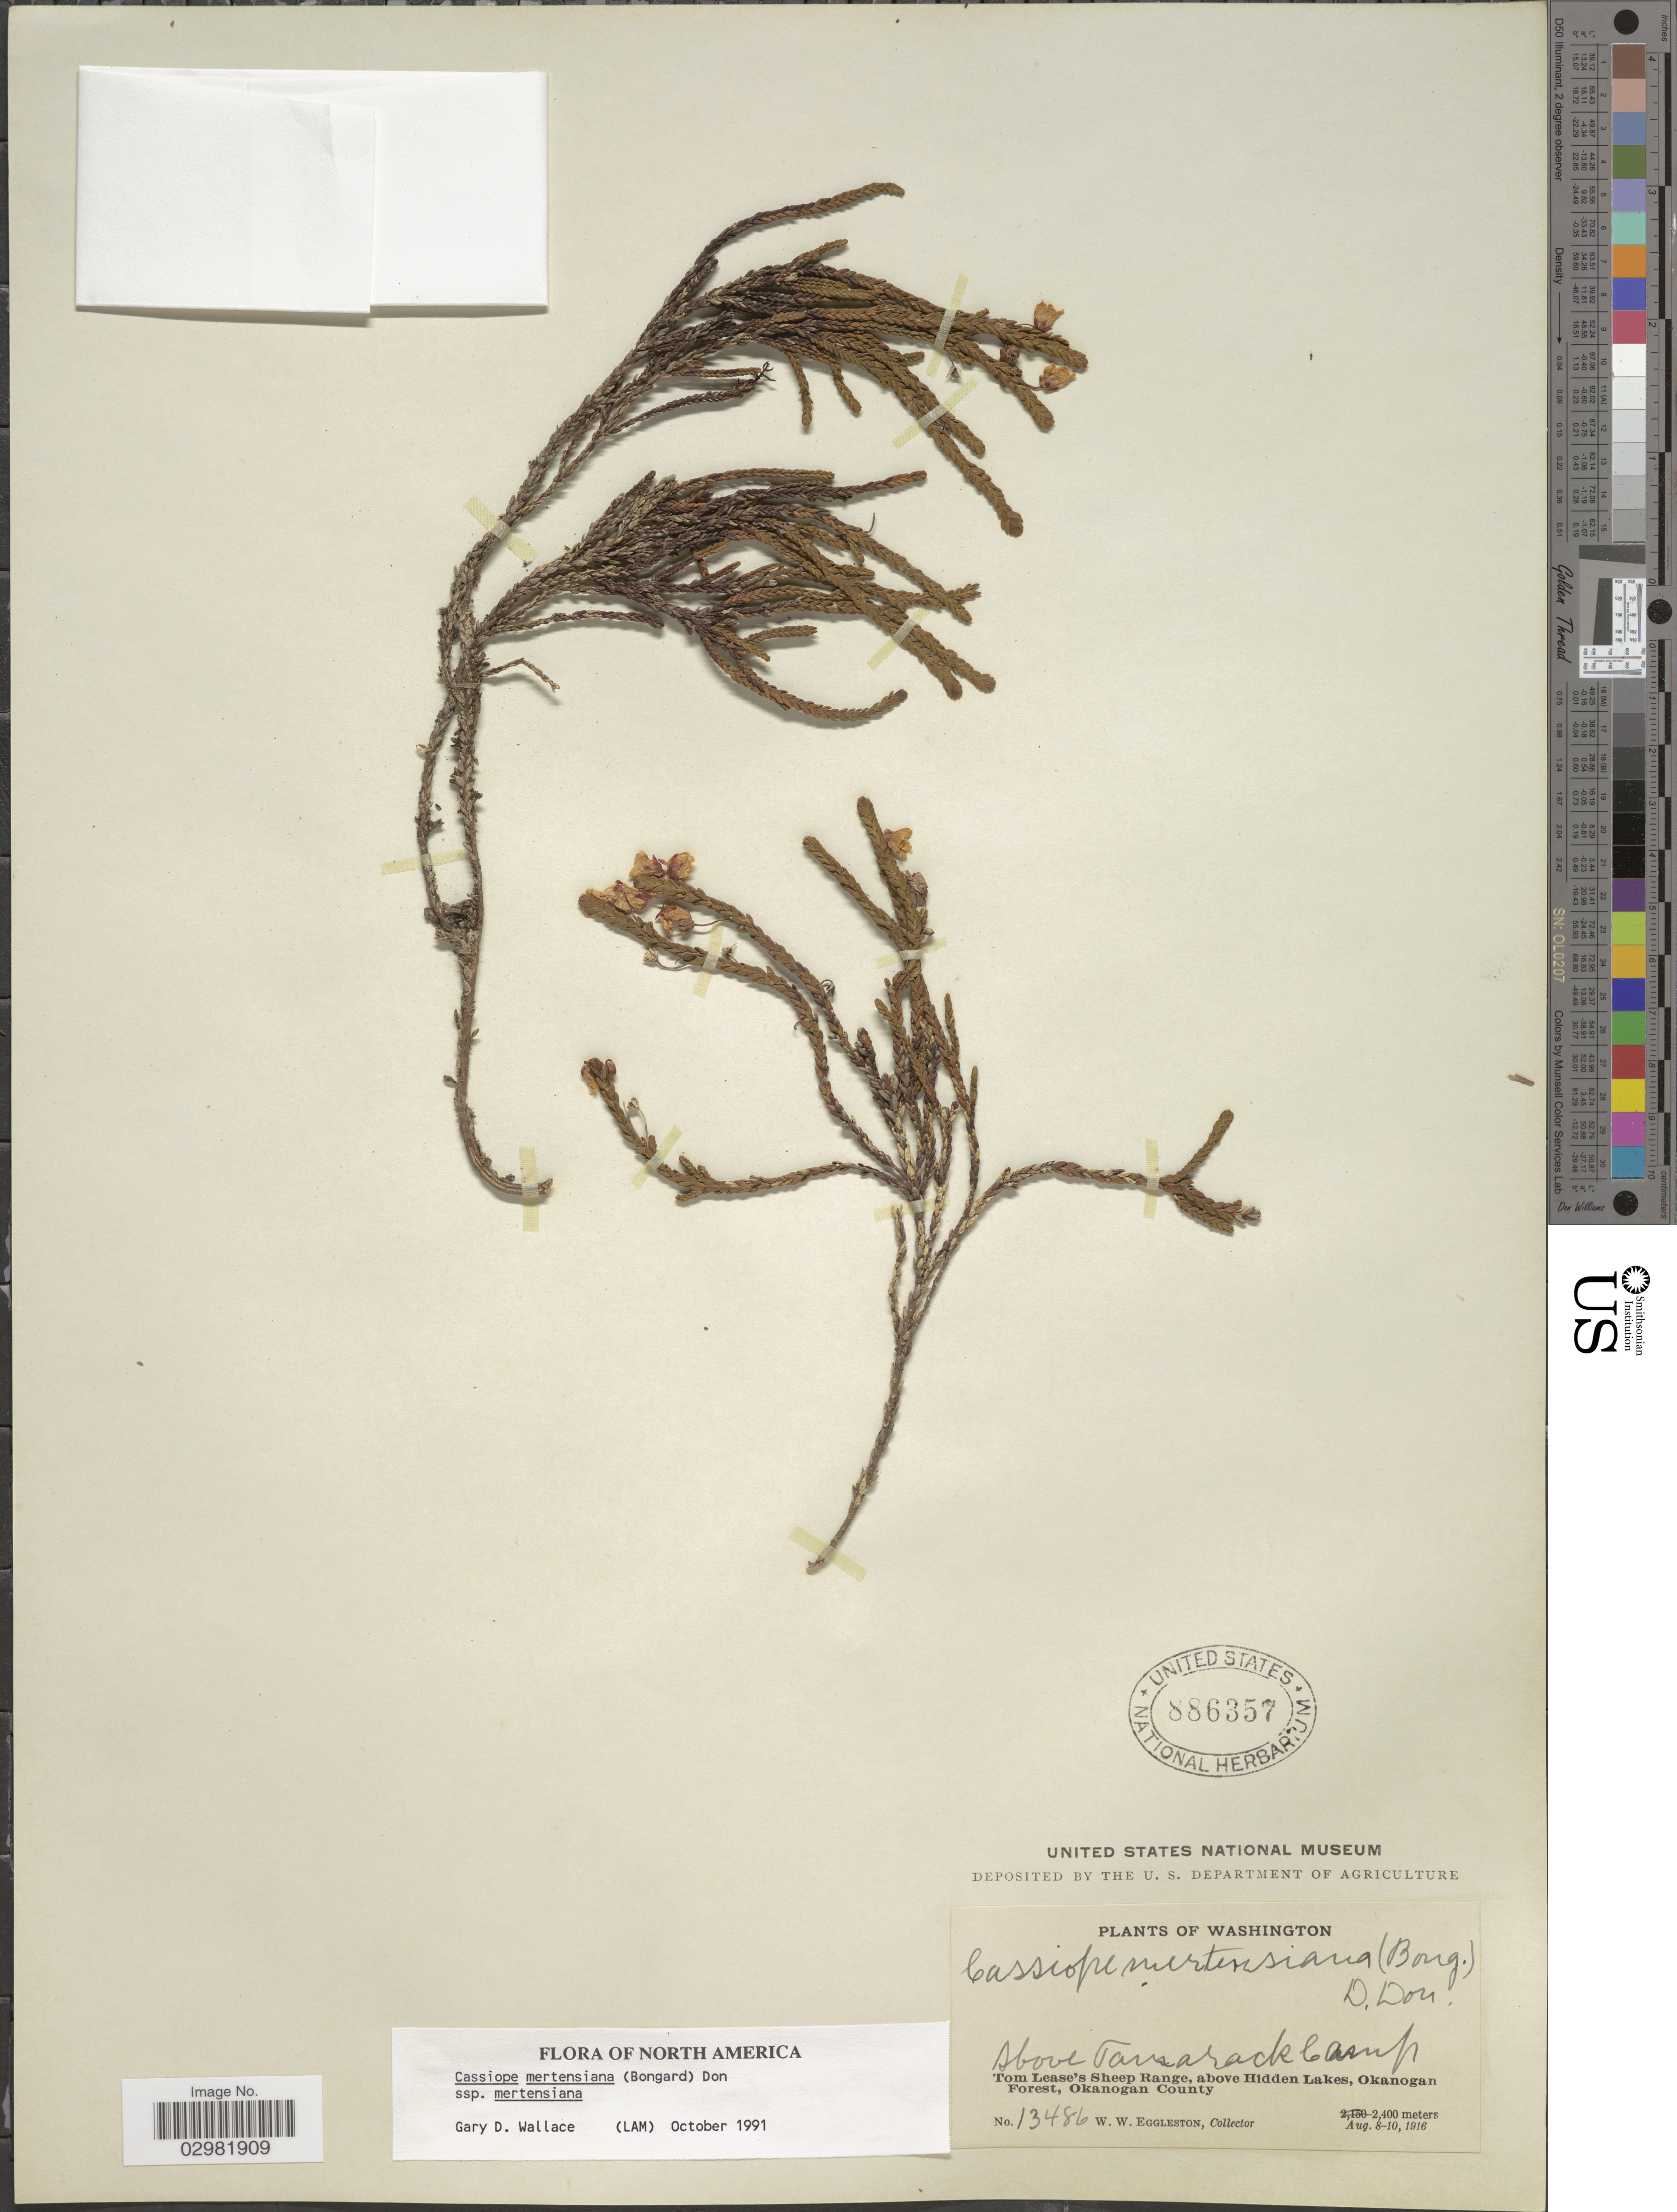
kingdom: Plantae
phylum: Tracheophyta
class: Magnoliopsida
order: Ericales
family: Ericaceae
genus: Cassiope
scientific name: Cassiope mertensiana subsp. mertensiana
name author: (Bong.) G. Don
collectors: W. W. Eggleston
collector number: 13486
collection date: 1916-08-08/1916-08-10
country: United States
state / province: Washington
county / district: Okanogan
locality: Above Tamarack Camp. Tom Lease's Sheep Range, above Hidden Lakes, Okanogan Forest, Okanogan County.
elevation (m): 2400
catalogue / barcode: US 886357